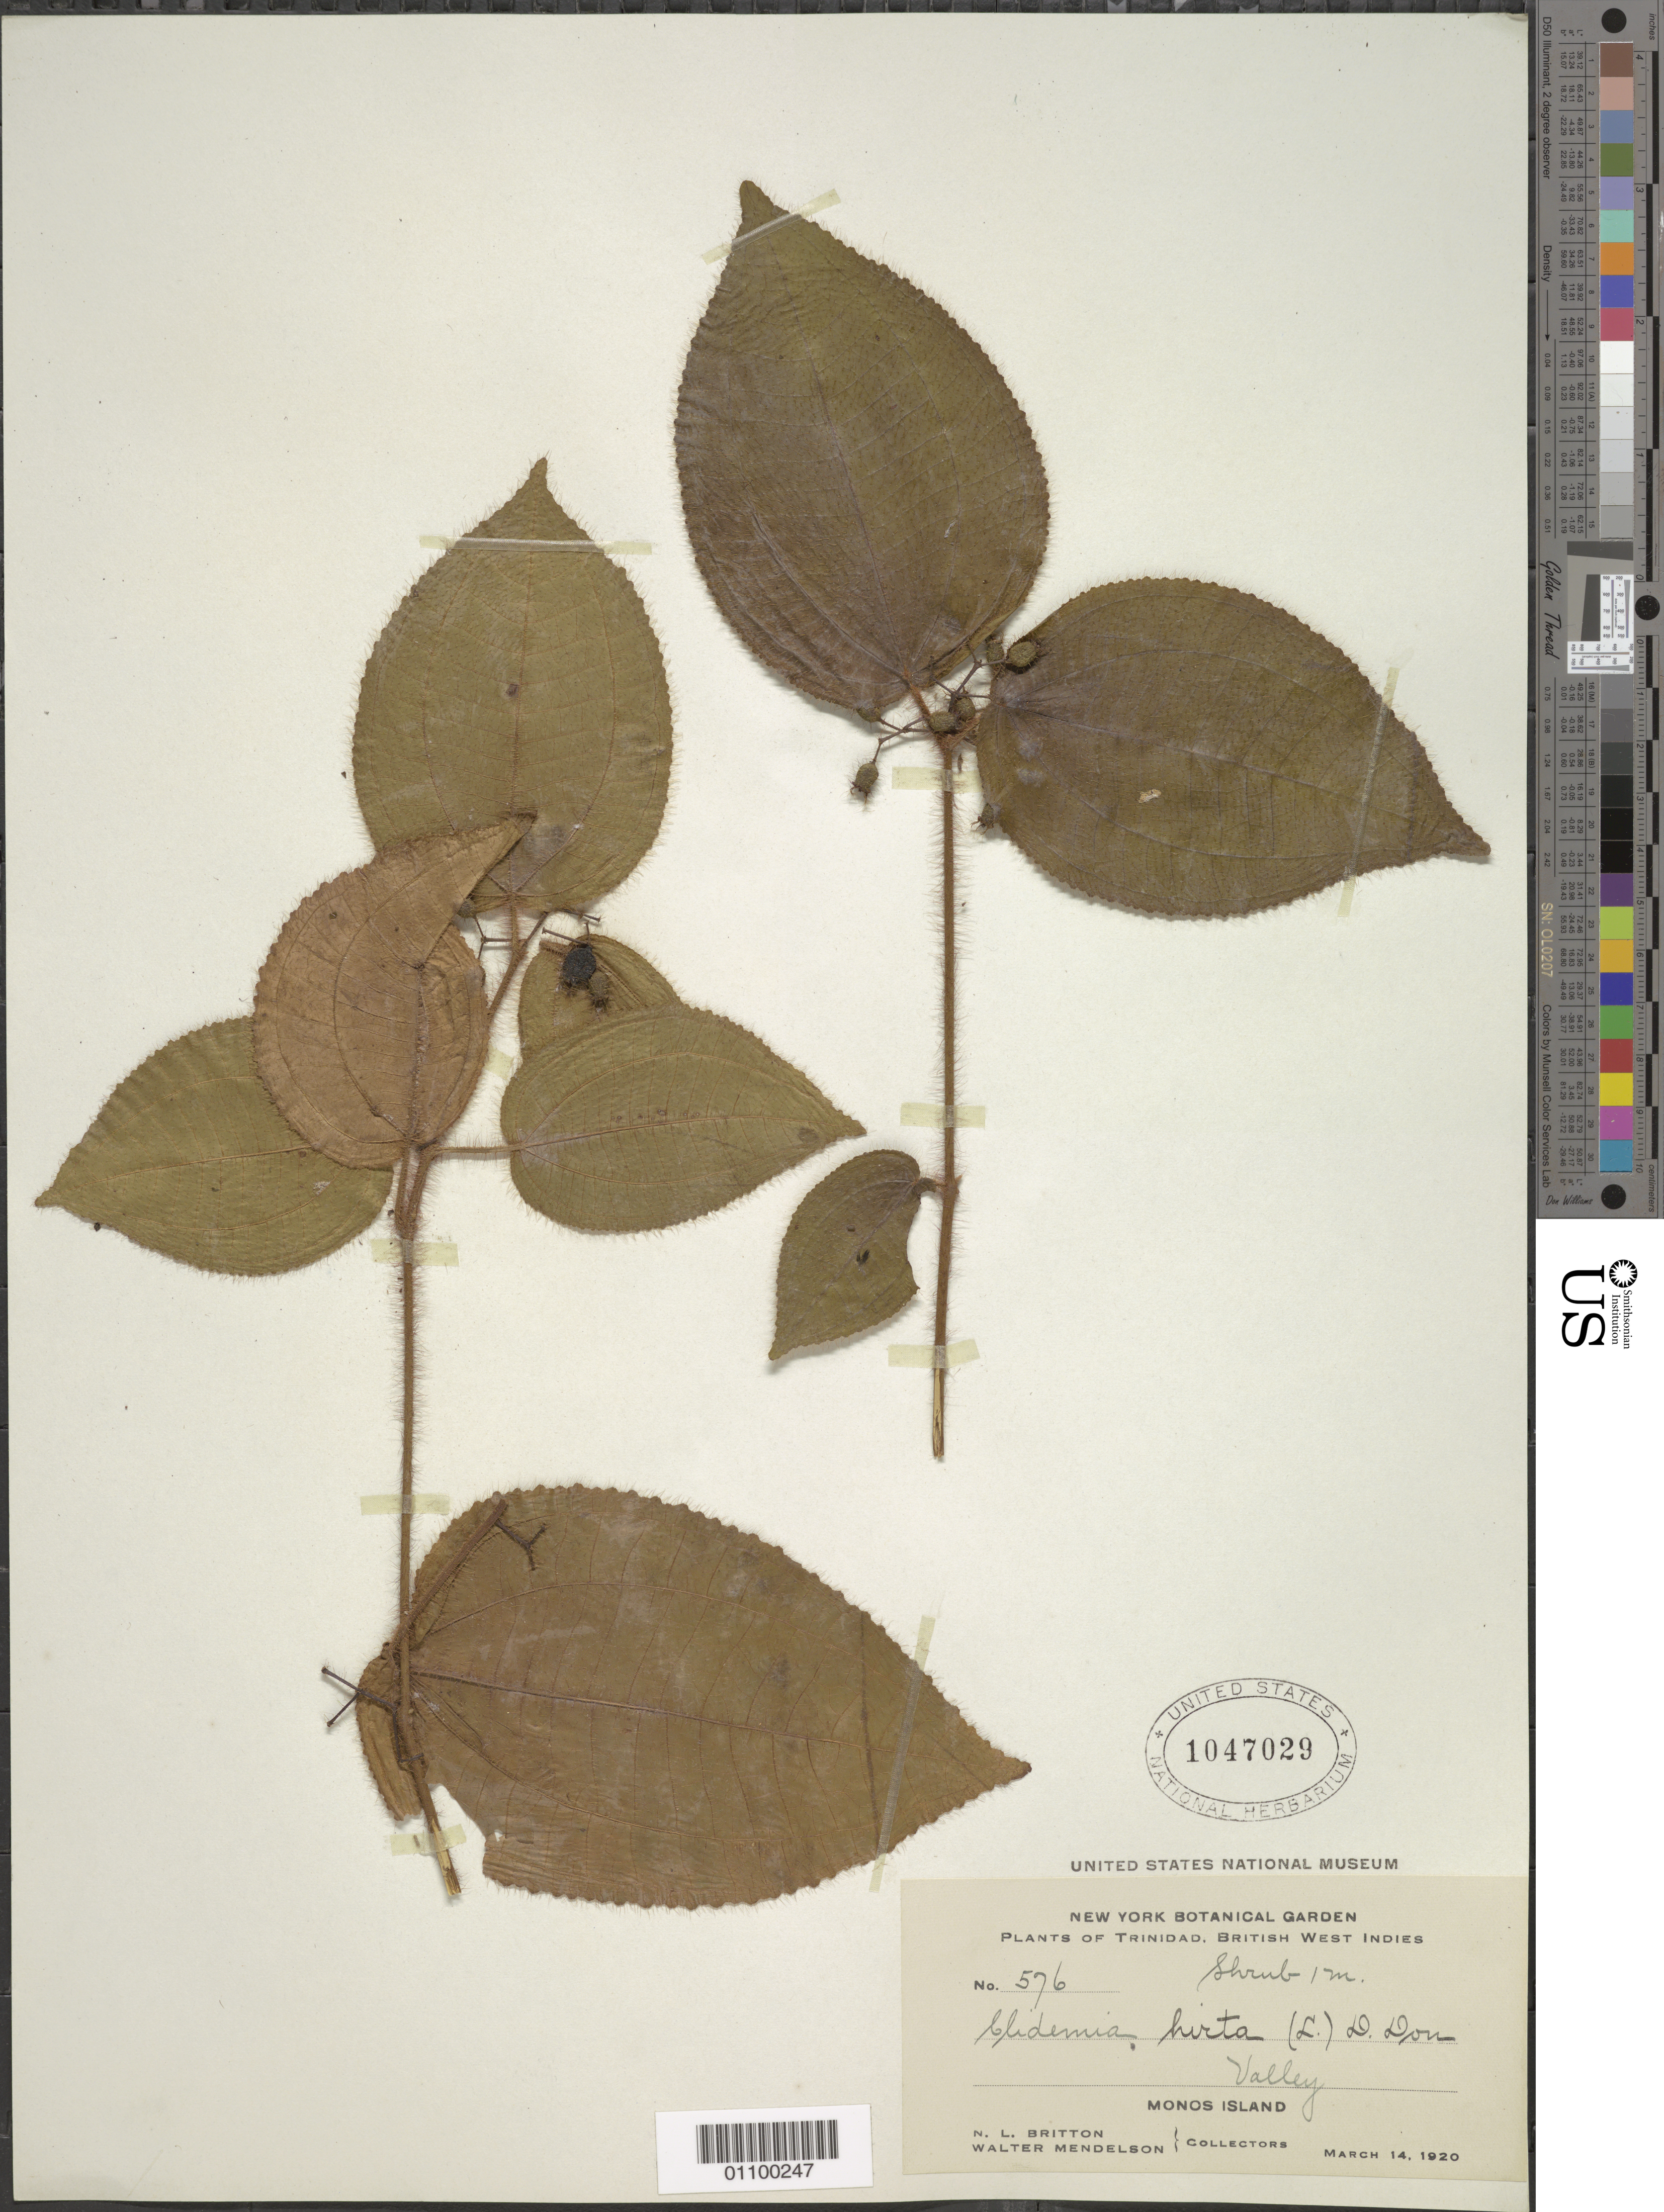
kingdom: Plantae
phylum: Tracheophyta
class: Magnoliopsida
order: Myrtales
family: Melastomataceae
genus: Clidemia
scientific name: Clidemia hirta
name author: (L.) D. Don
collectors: N. Britton & W. Mendelson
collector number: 576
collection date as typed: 14 Mar 1920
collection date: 1920-03-14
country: Trinidad and Tobago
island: Monos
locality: valley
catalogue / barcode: US 1047029